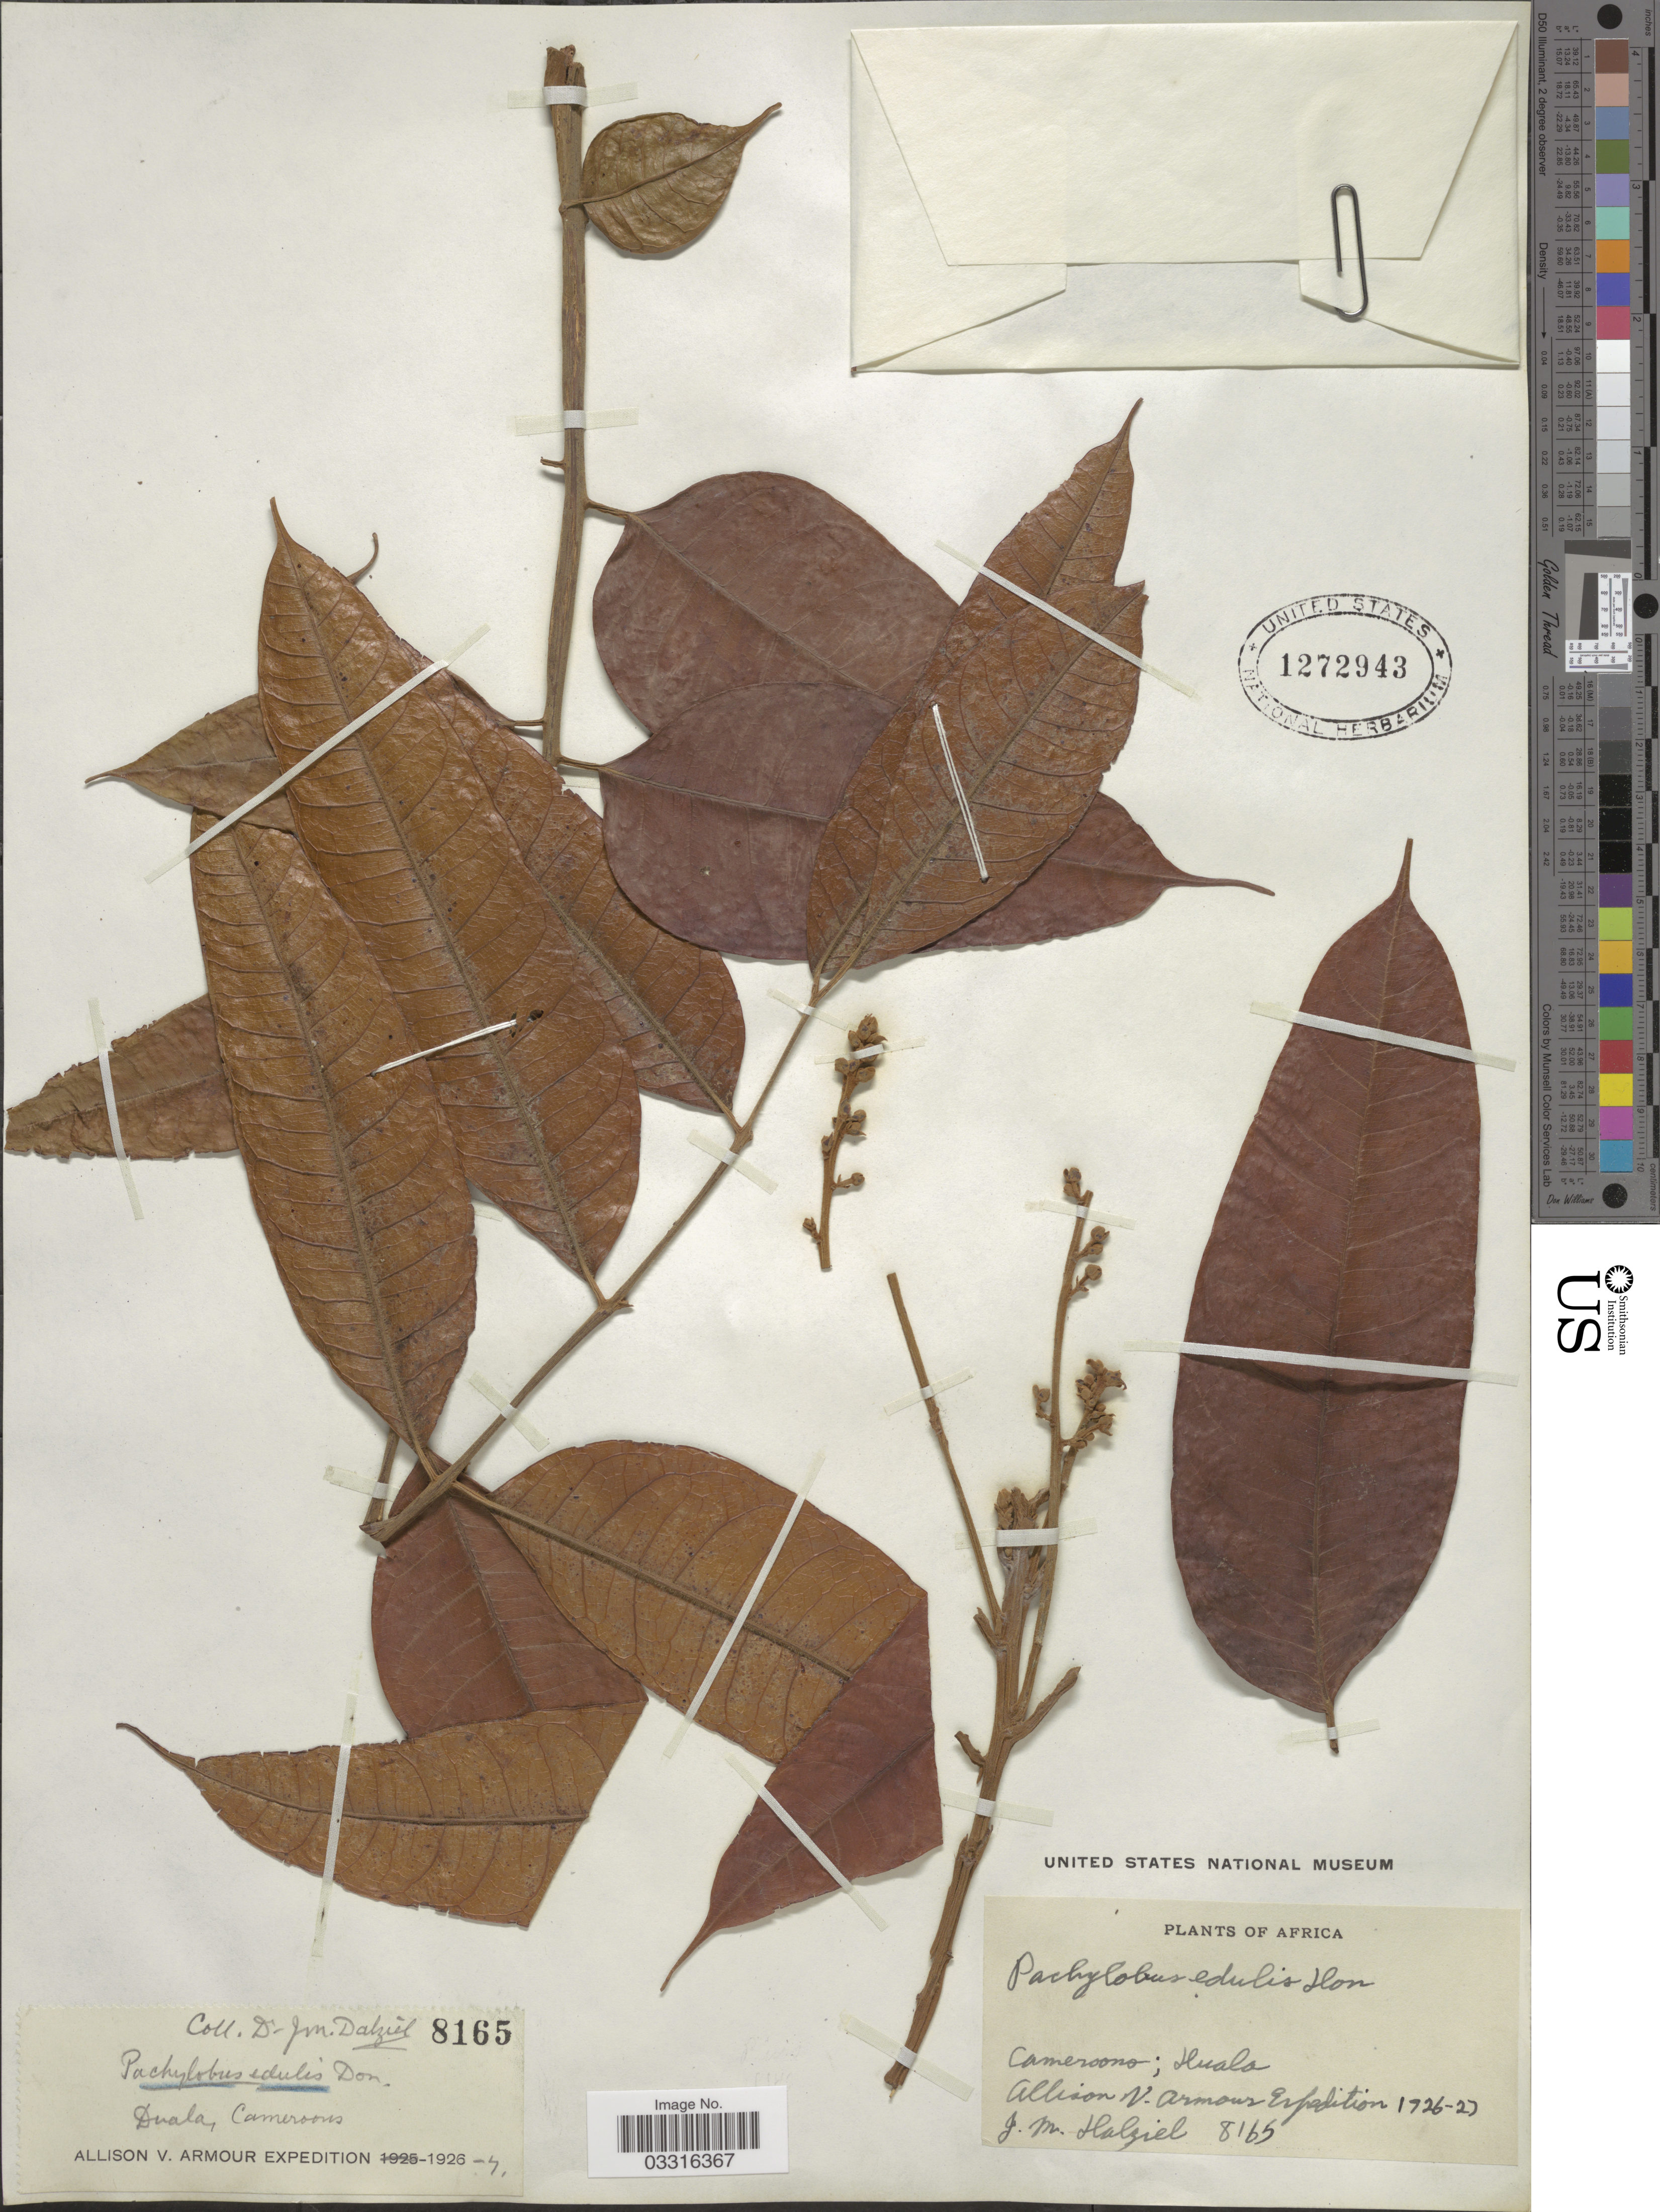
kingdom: Plantae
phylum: Tracheophyta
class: Magnoliopsida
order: Sapindales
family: Burseraceae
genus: Dacryodes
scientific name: Dacryodes edulis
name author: (G. Don) H.J. Lam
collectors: J. Dalziel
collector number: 8165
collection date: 1926/1927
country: Cameroon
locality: Duala.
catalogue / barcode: US 1272943